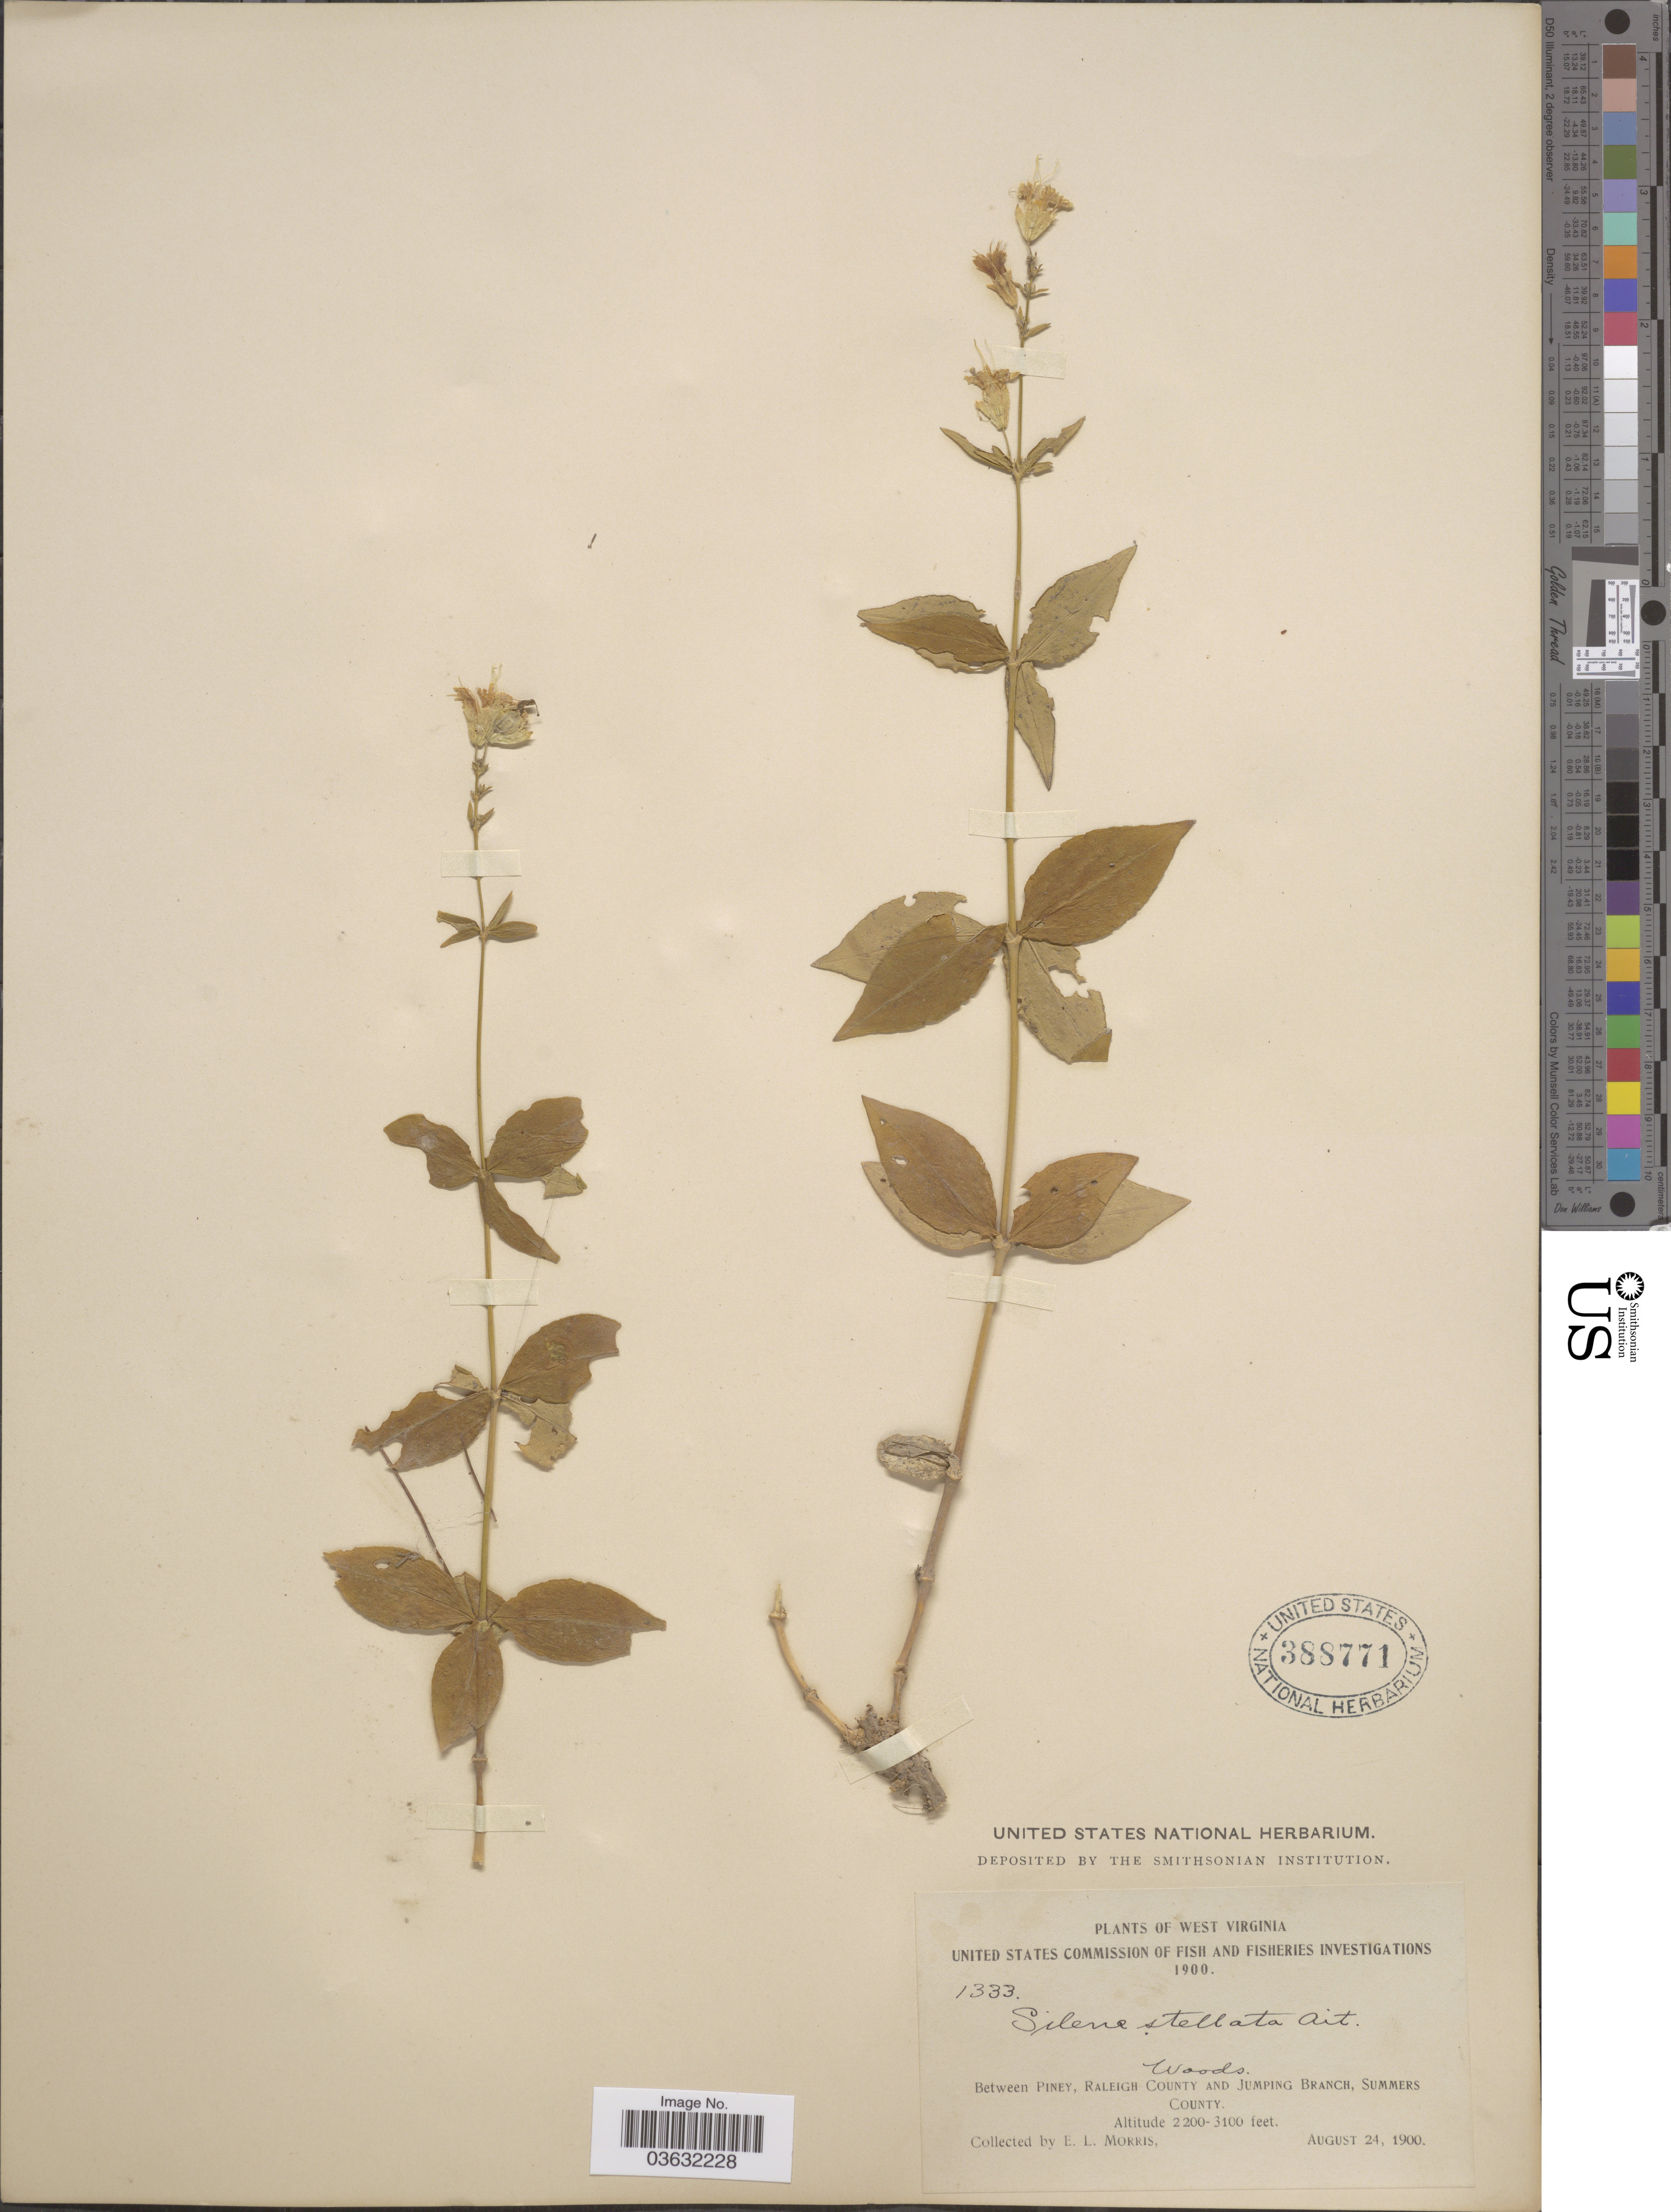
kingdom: Plantae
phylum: Tracheophyta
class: Magnoliopsida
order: Caryophyllales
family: Caryophyllaceae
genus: Silene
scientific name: Silene stellata var. stellata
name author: (L.) Coyte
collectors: E. Morris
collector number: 1333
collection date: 1900-08-24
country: United States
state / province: West Virginia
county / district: Summers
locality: Between Piney, Raleigh County and Jumping Branch, Summers County.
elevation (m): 671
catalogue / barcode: US 388771